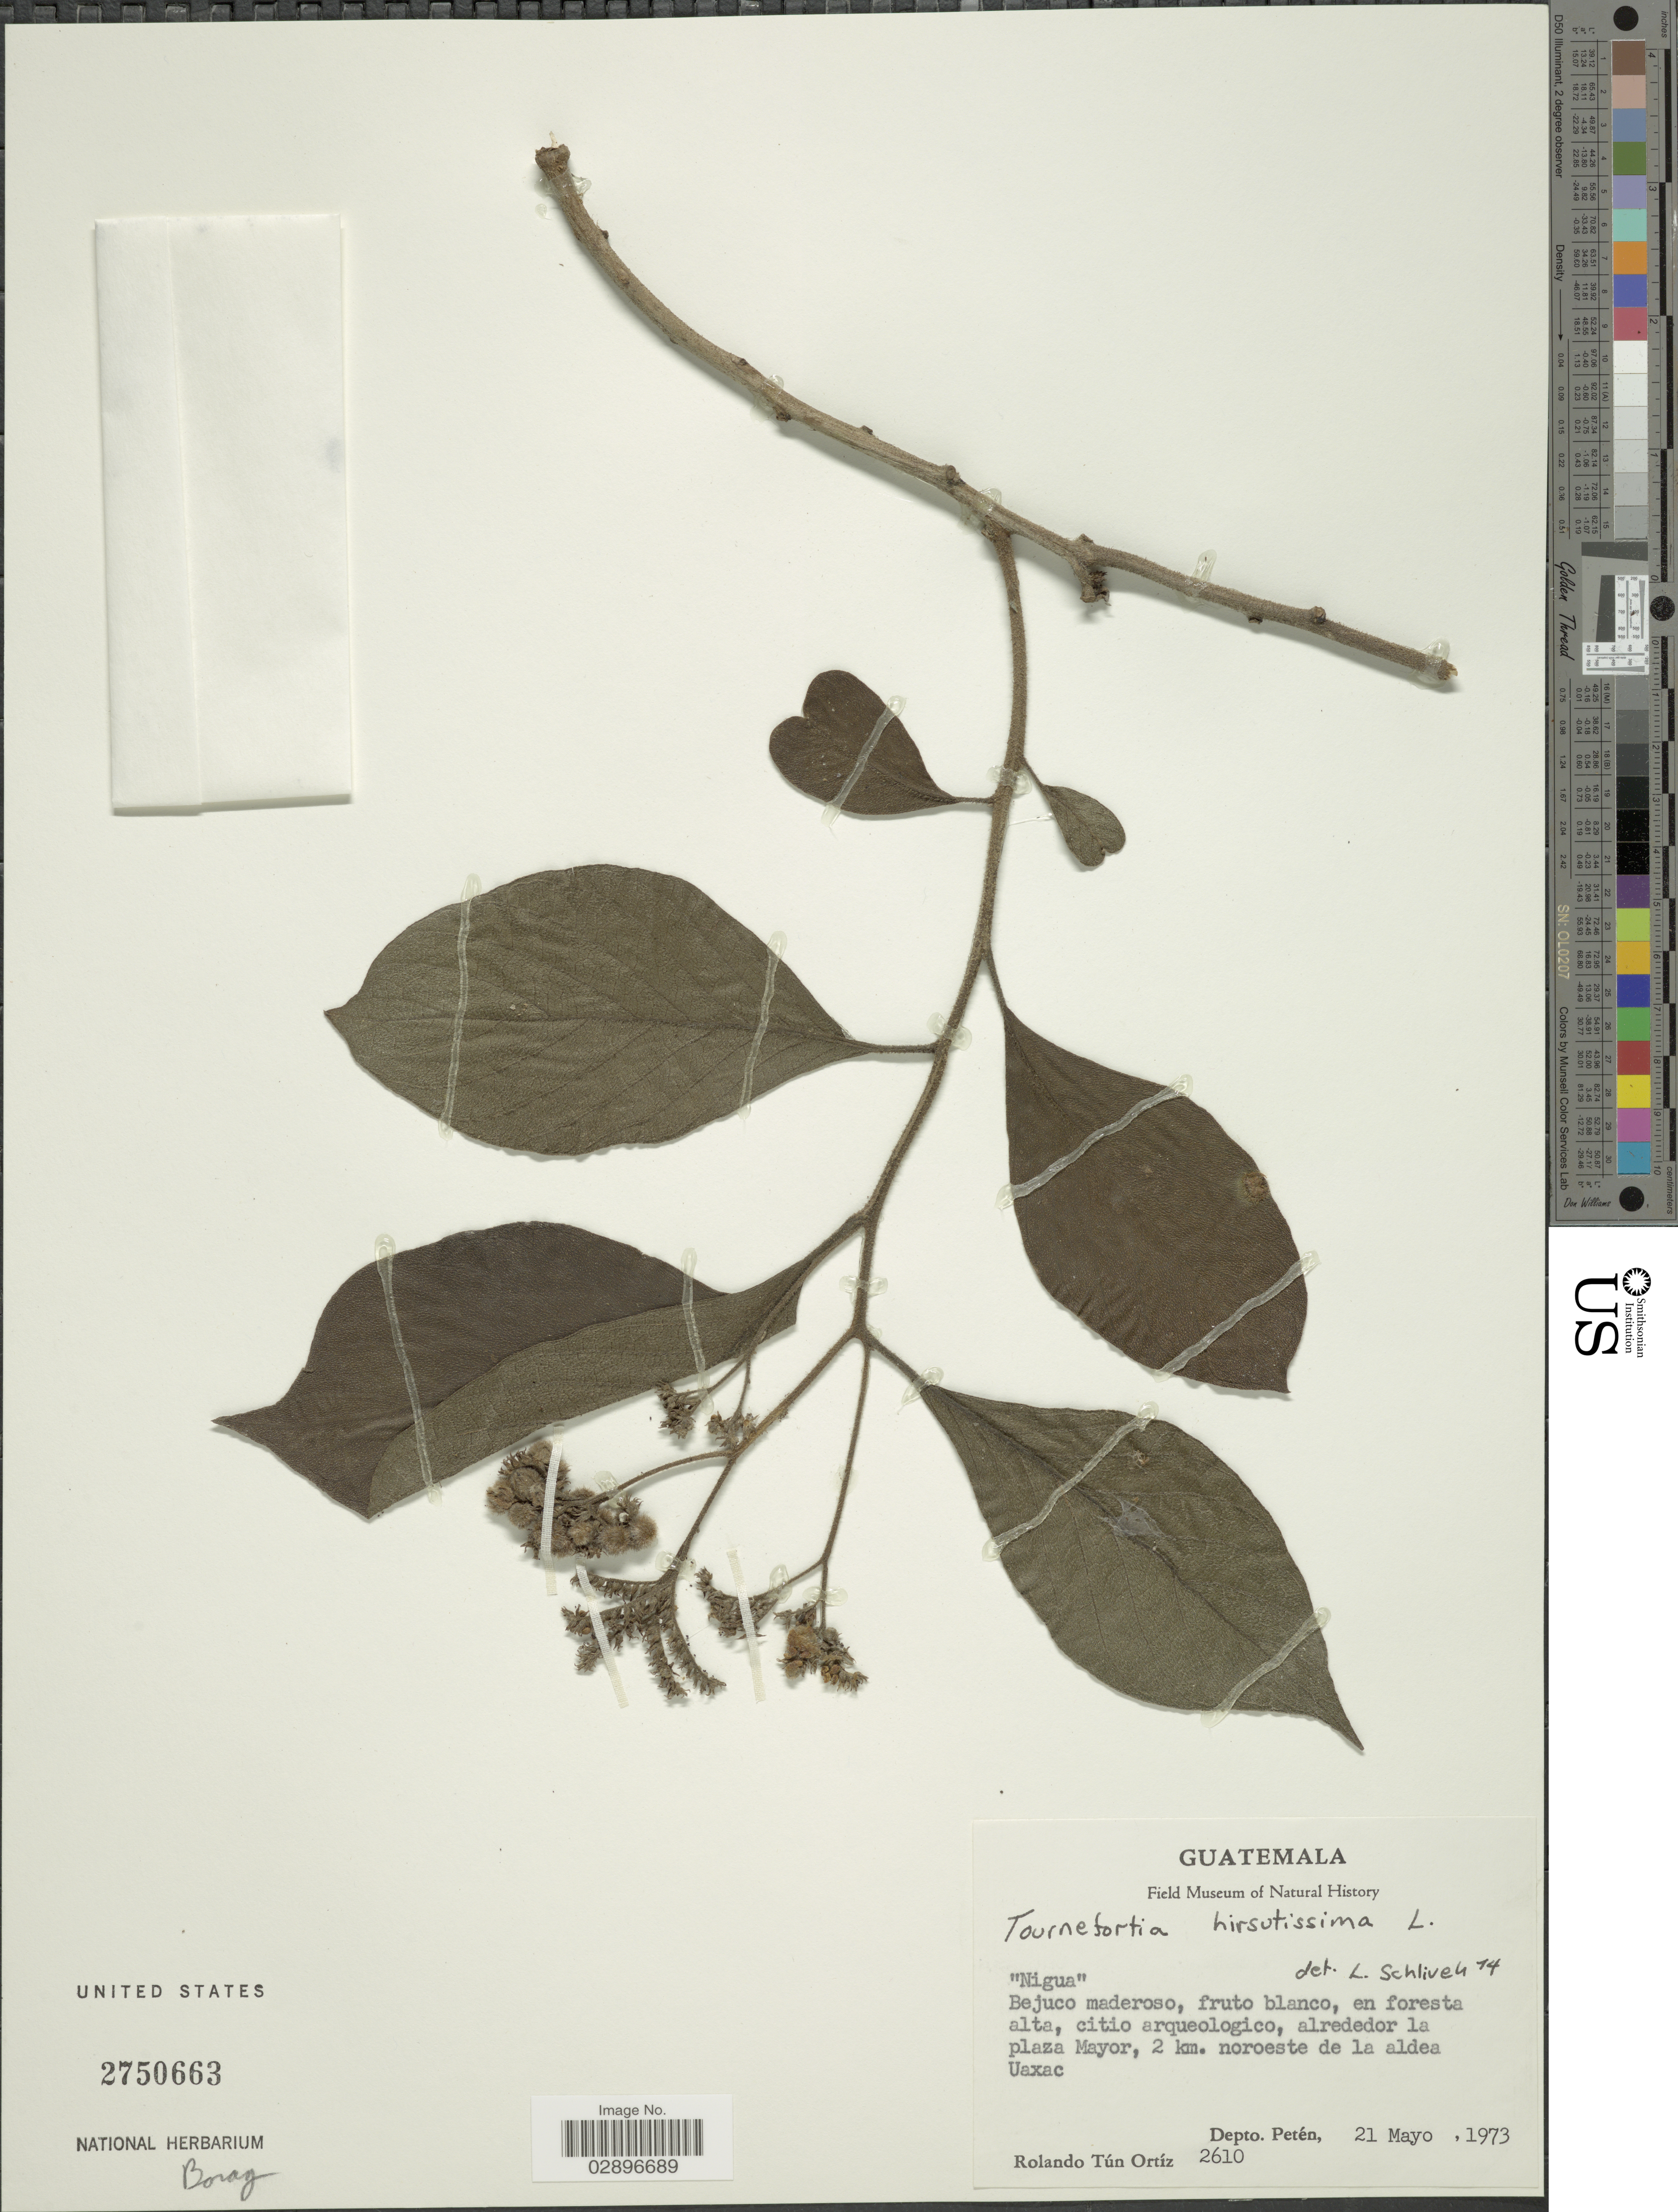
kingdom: Plantae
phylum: Tracheophyta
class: Magnoliopsida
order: Boraginales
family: Heliotropiaceae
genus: Tournefortia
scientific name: Tournefortia hirsutissima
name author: L.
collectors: R. T. Ortíz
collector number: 2610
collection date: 1973-05-21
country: Guatemala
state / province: El Petén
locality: Alrededor la plaza Mayor, 2 km. noroeste de la aldea Uaxac. Depto. Petén.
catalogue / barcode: US 2750663